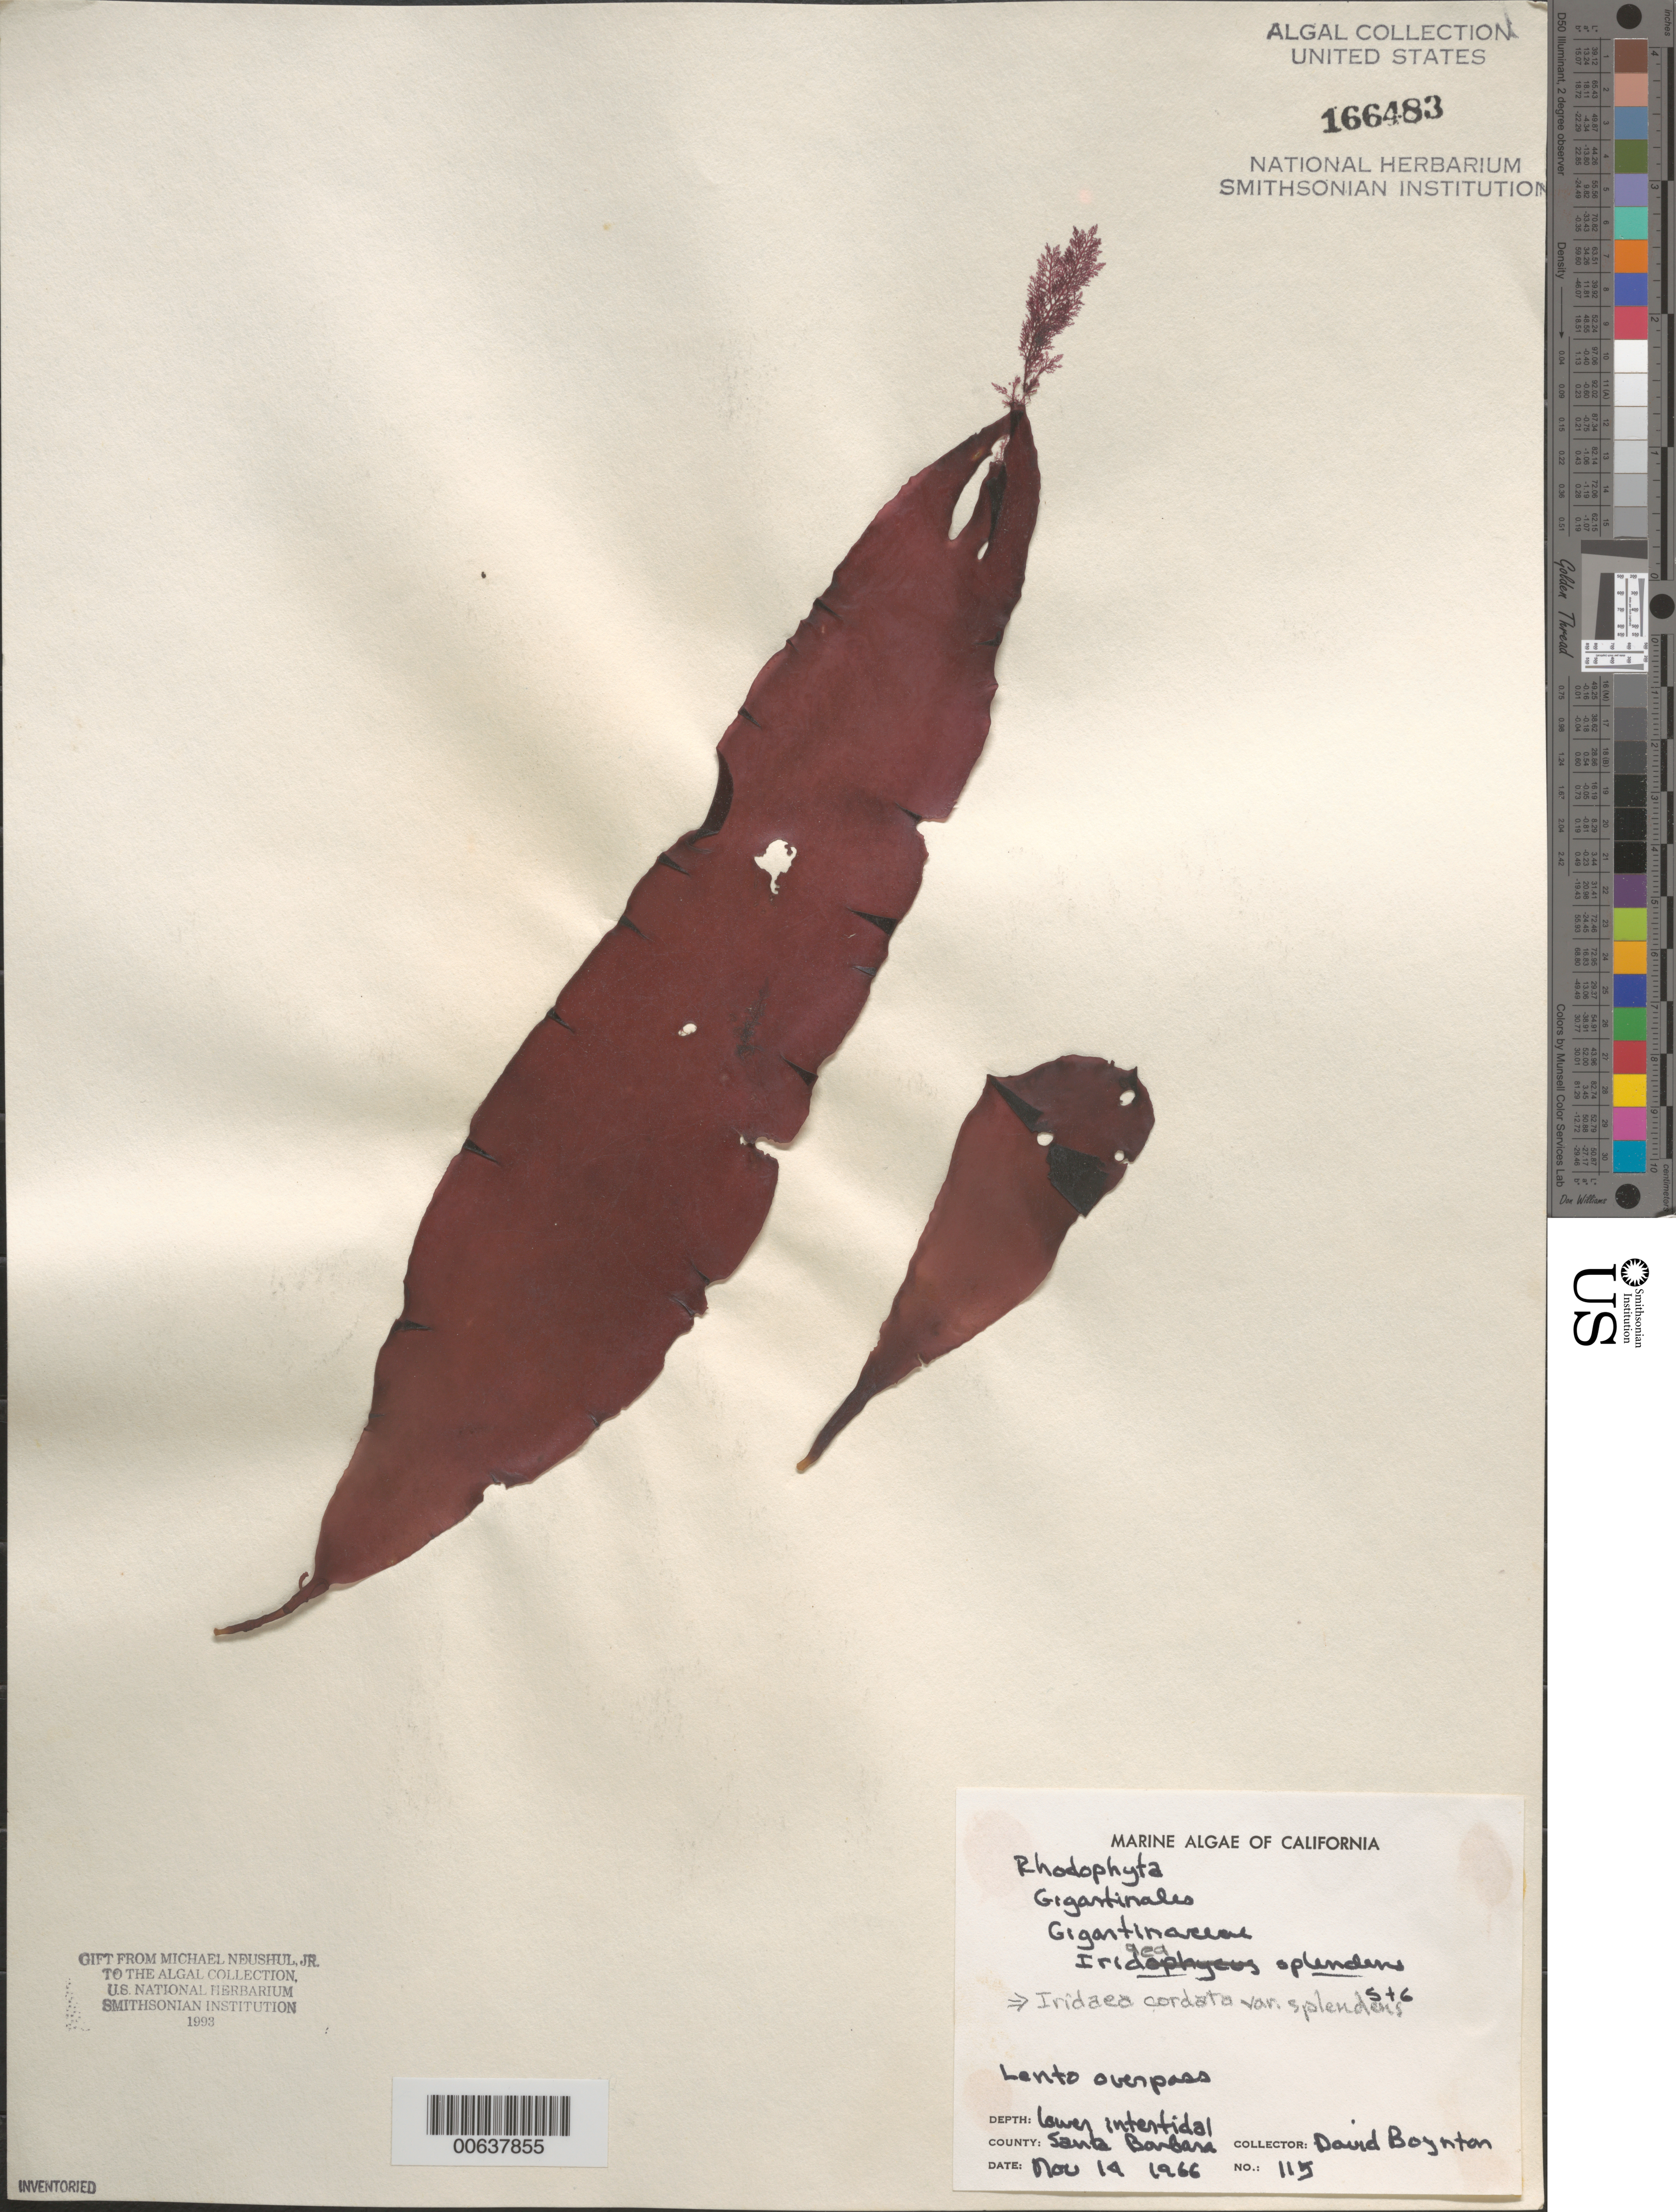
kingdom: Plantae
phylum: Rhodophyta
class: Florideophyceae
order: Gigartinales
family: Gigartinaceae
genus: Iridaea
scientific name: Iridaea cordata var. splendens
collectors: D. Boynton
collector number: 115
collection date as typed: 14 Nov 1966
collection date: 1966-11-14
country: United States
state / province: California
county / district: Santa Barbara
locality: Lento Overpass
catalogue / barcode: US 166483